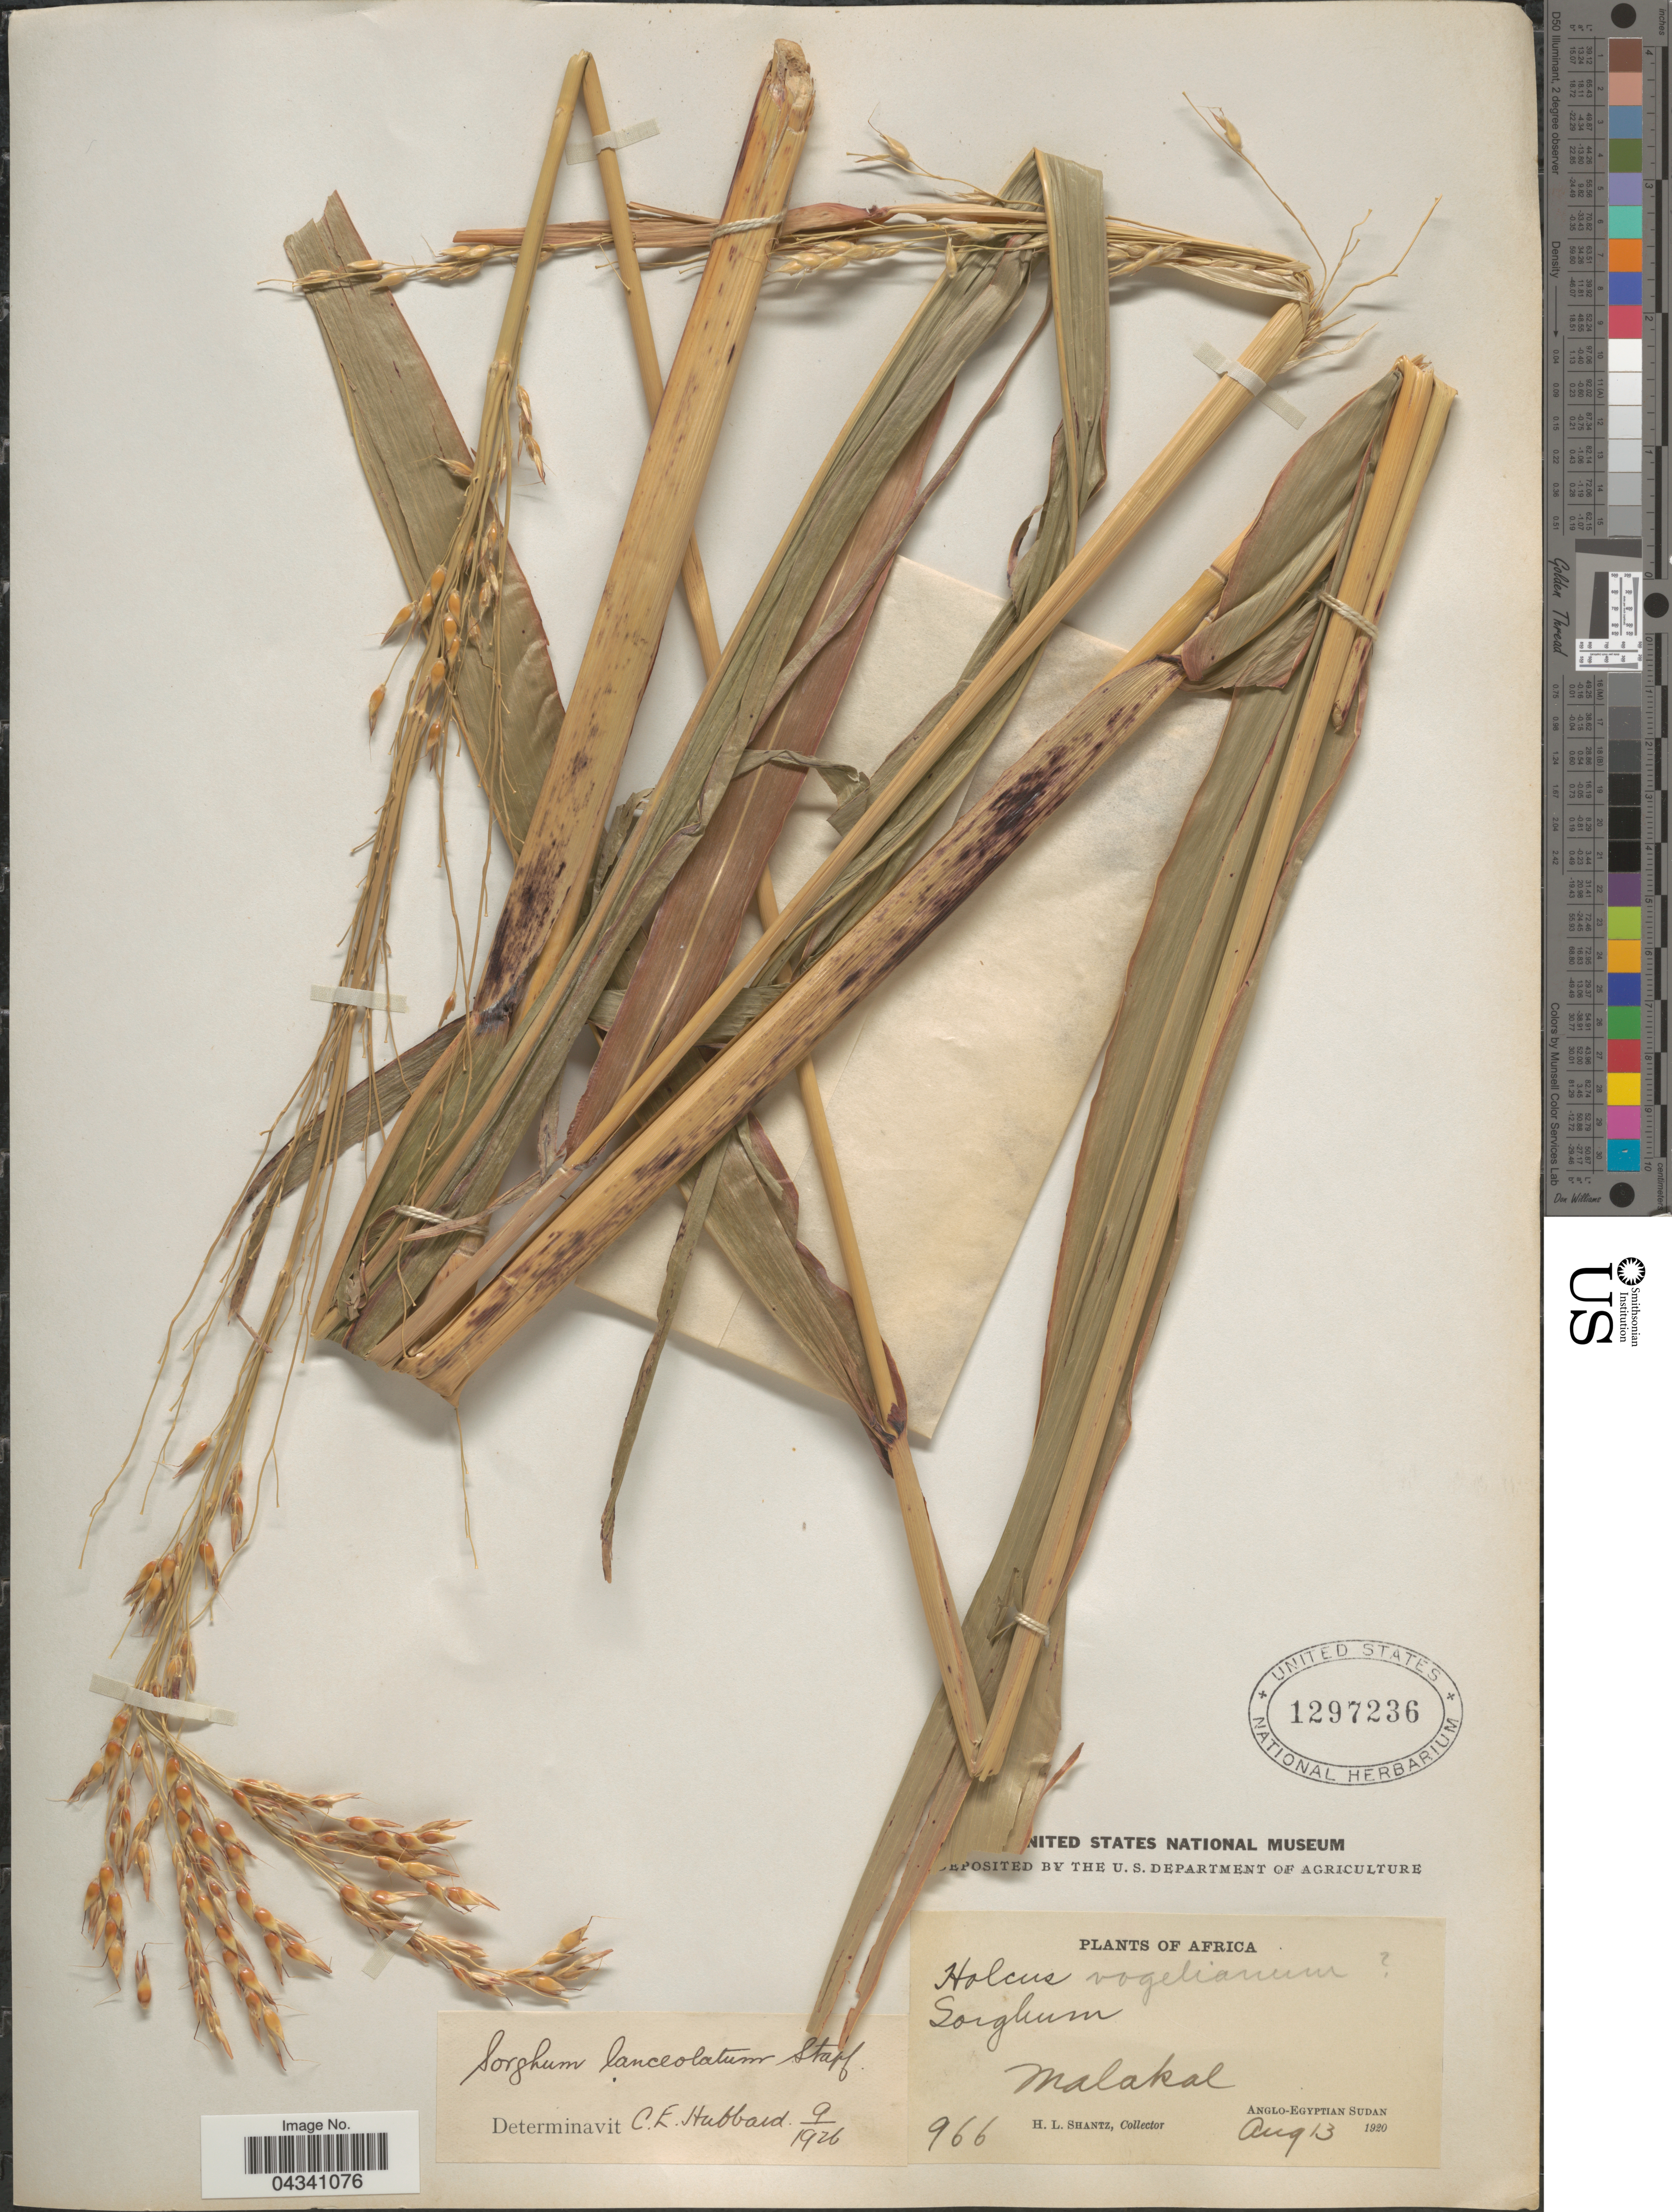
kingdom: Plantae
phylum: Tracheophyta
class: Liliopsida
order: Poales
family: Poaceae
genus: Sorghum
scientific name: Sorghum arundinaceum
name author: (Desv.) Stapf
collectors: H. Shantz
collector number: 966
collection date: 1920-08-13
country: South Sudan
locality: Africa. Malakal. Anglo-Egyptian Sudan.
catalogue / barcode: US 1297236